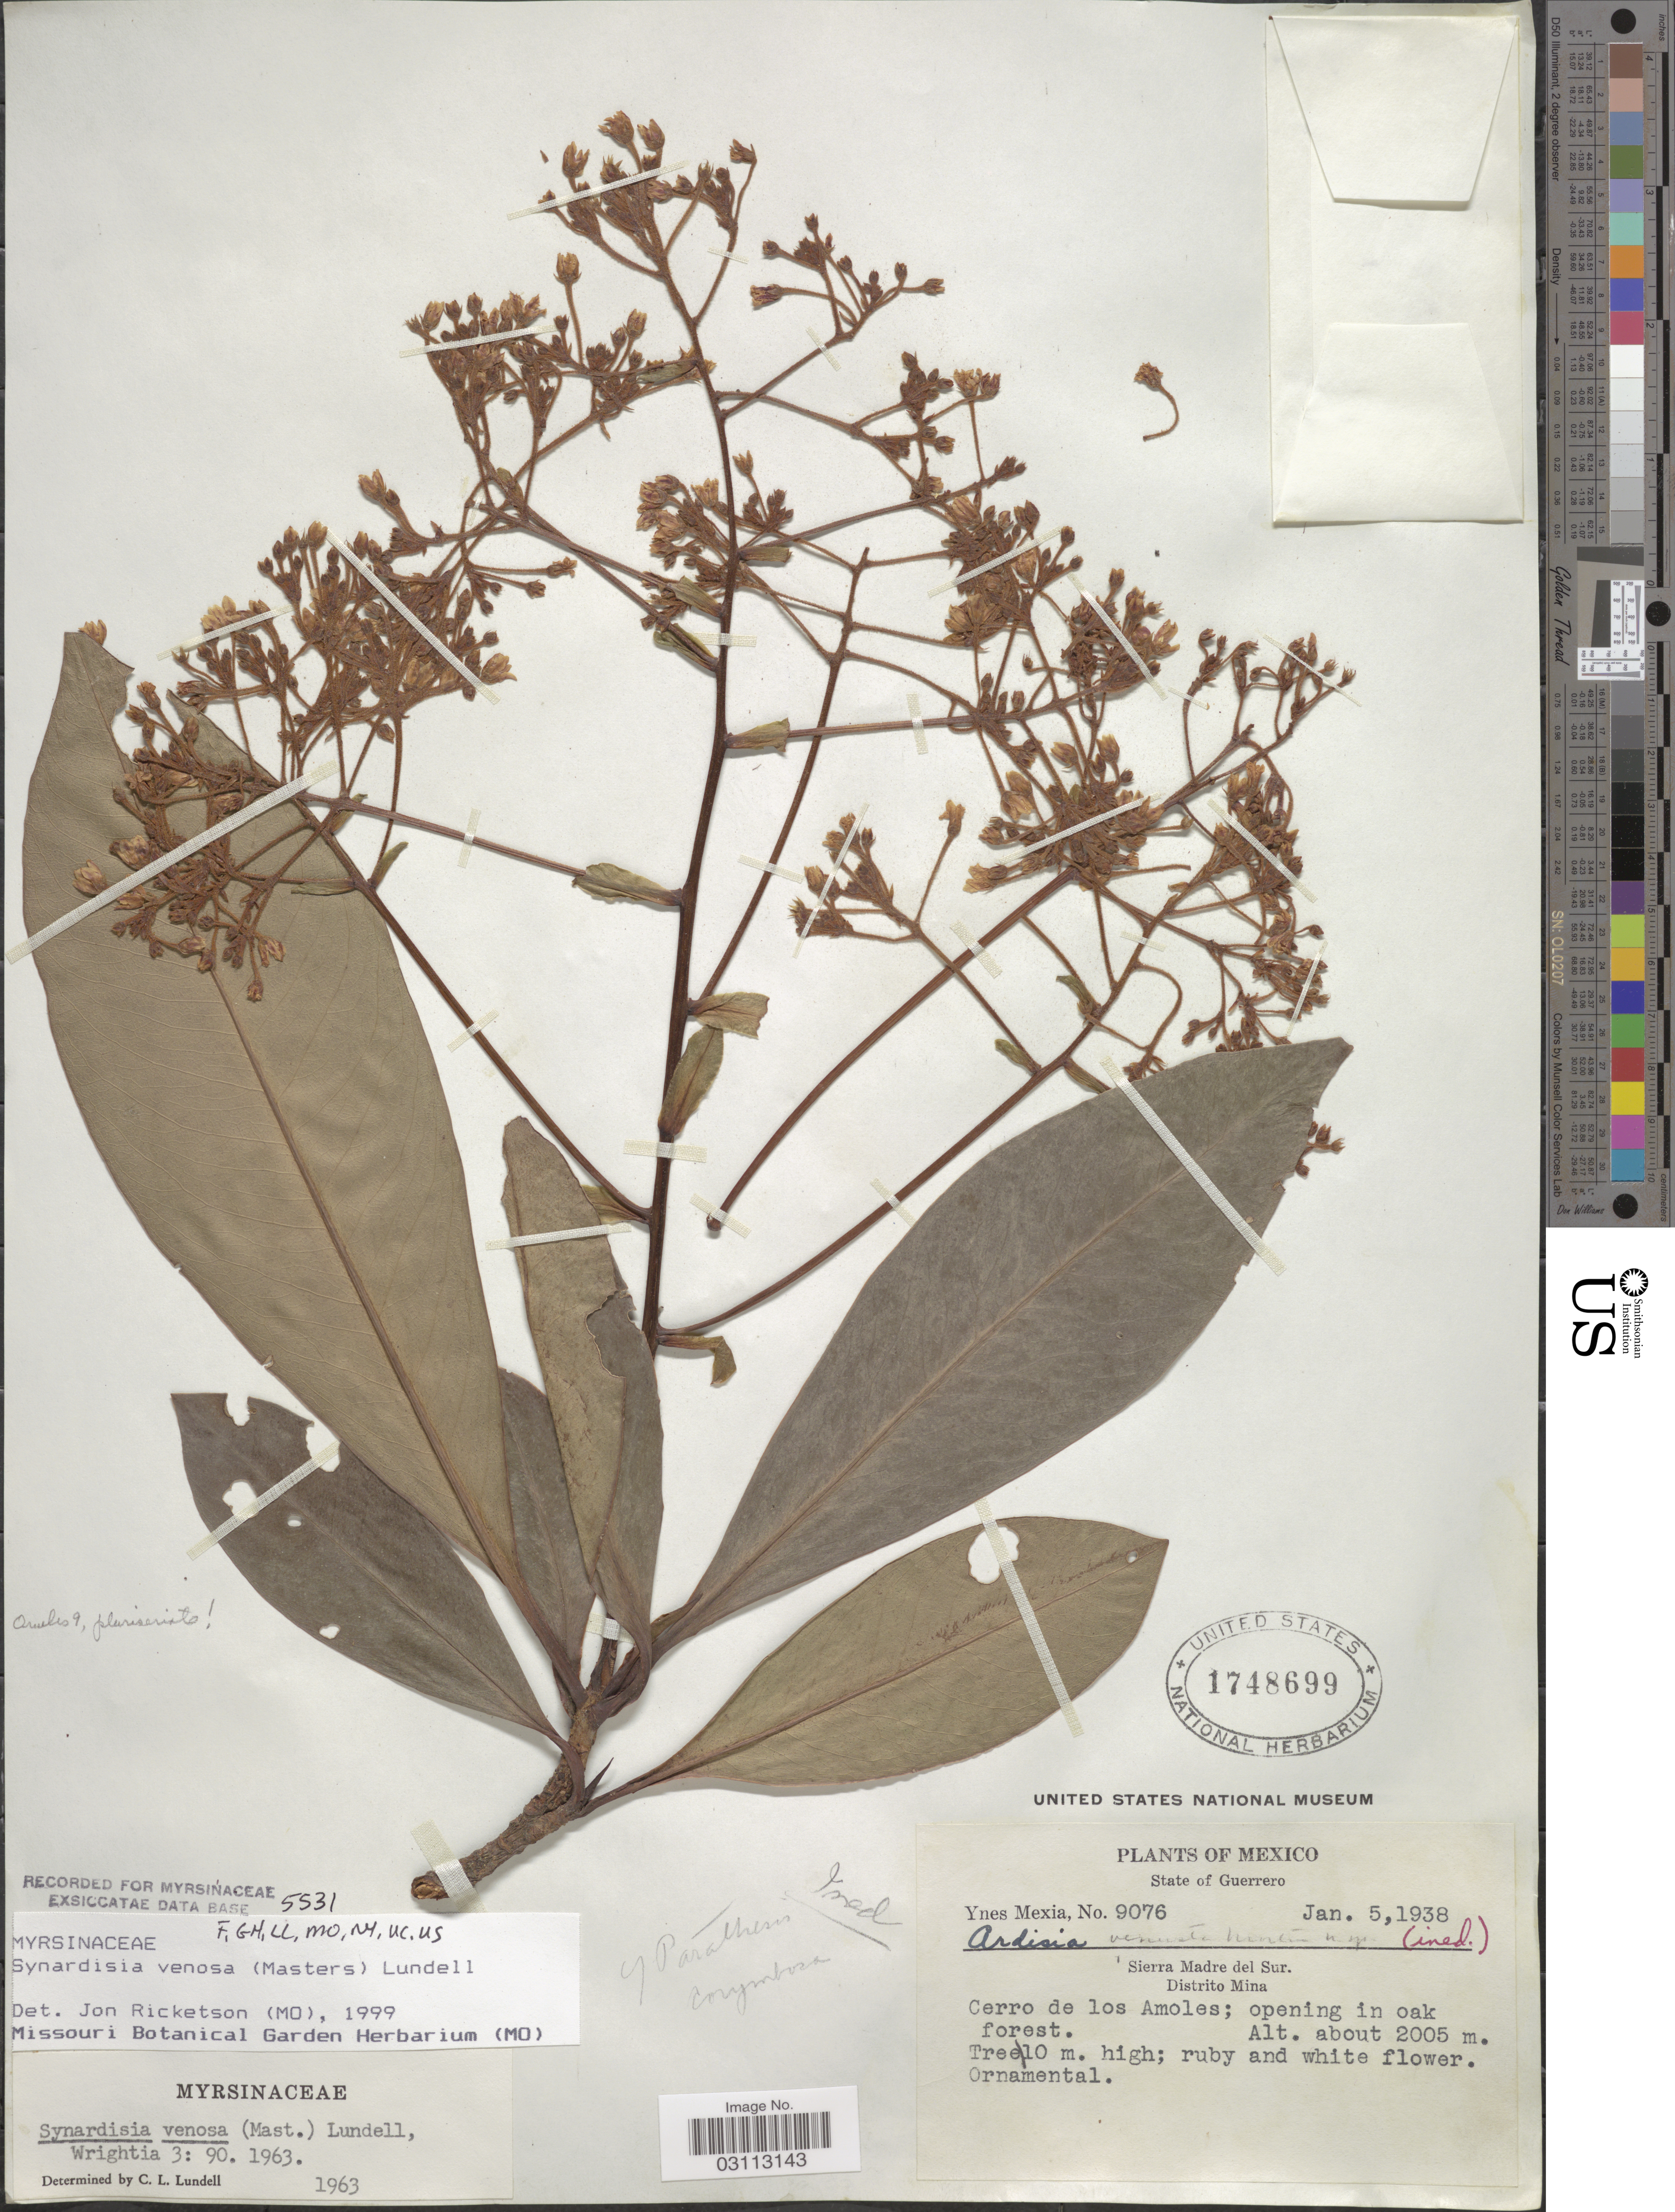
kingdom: Plantae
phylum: Tracheophyta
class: Magnoliopsida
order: Ericales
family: Primulaceae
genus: Synardisia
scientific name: Synardisia venosa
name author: (Mast.) Lundell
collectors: Y. Mexia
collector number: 9076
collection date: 1938-01-05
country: Mexico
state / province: Guerrero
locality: Sierra Madre del Sur. Distrito Mina. Cerro de los Amoles.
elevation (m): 2005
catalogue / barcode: US 1748699